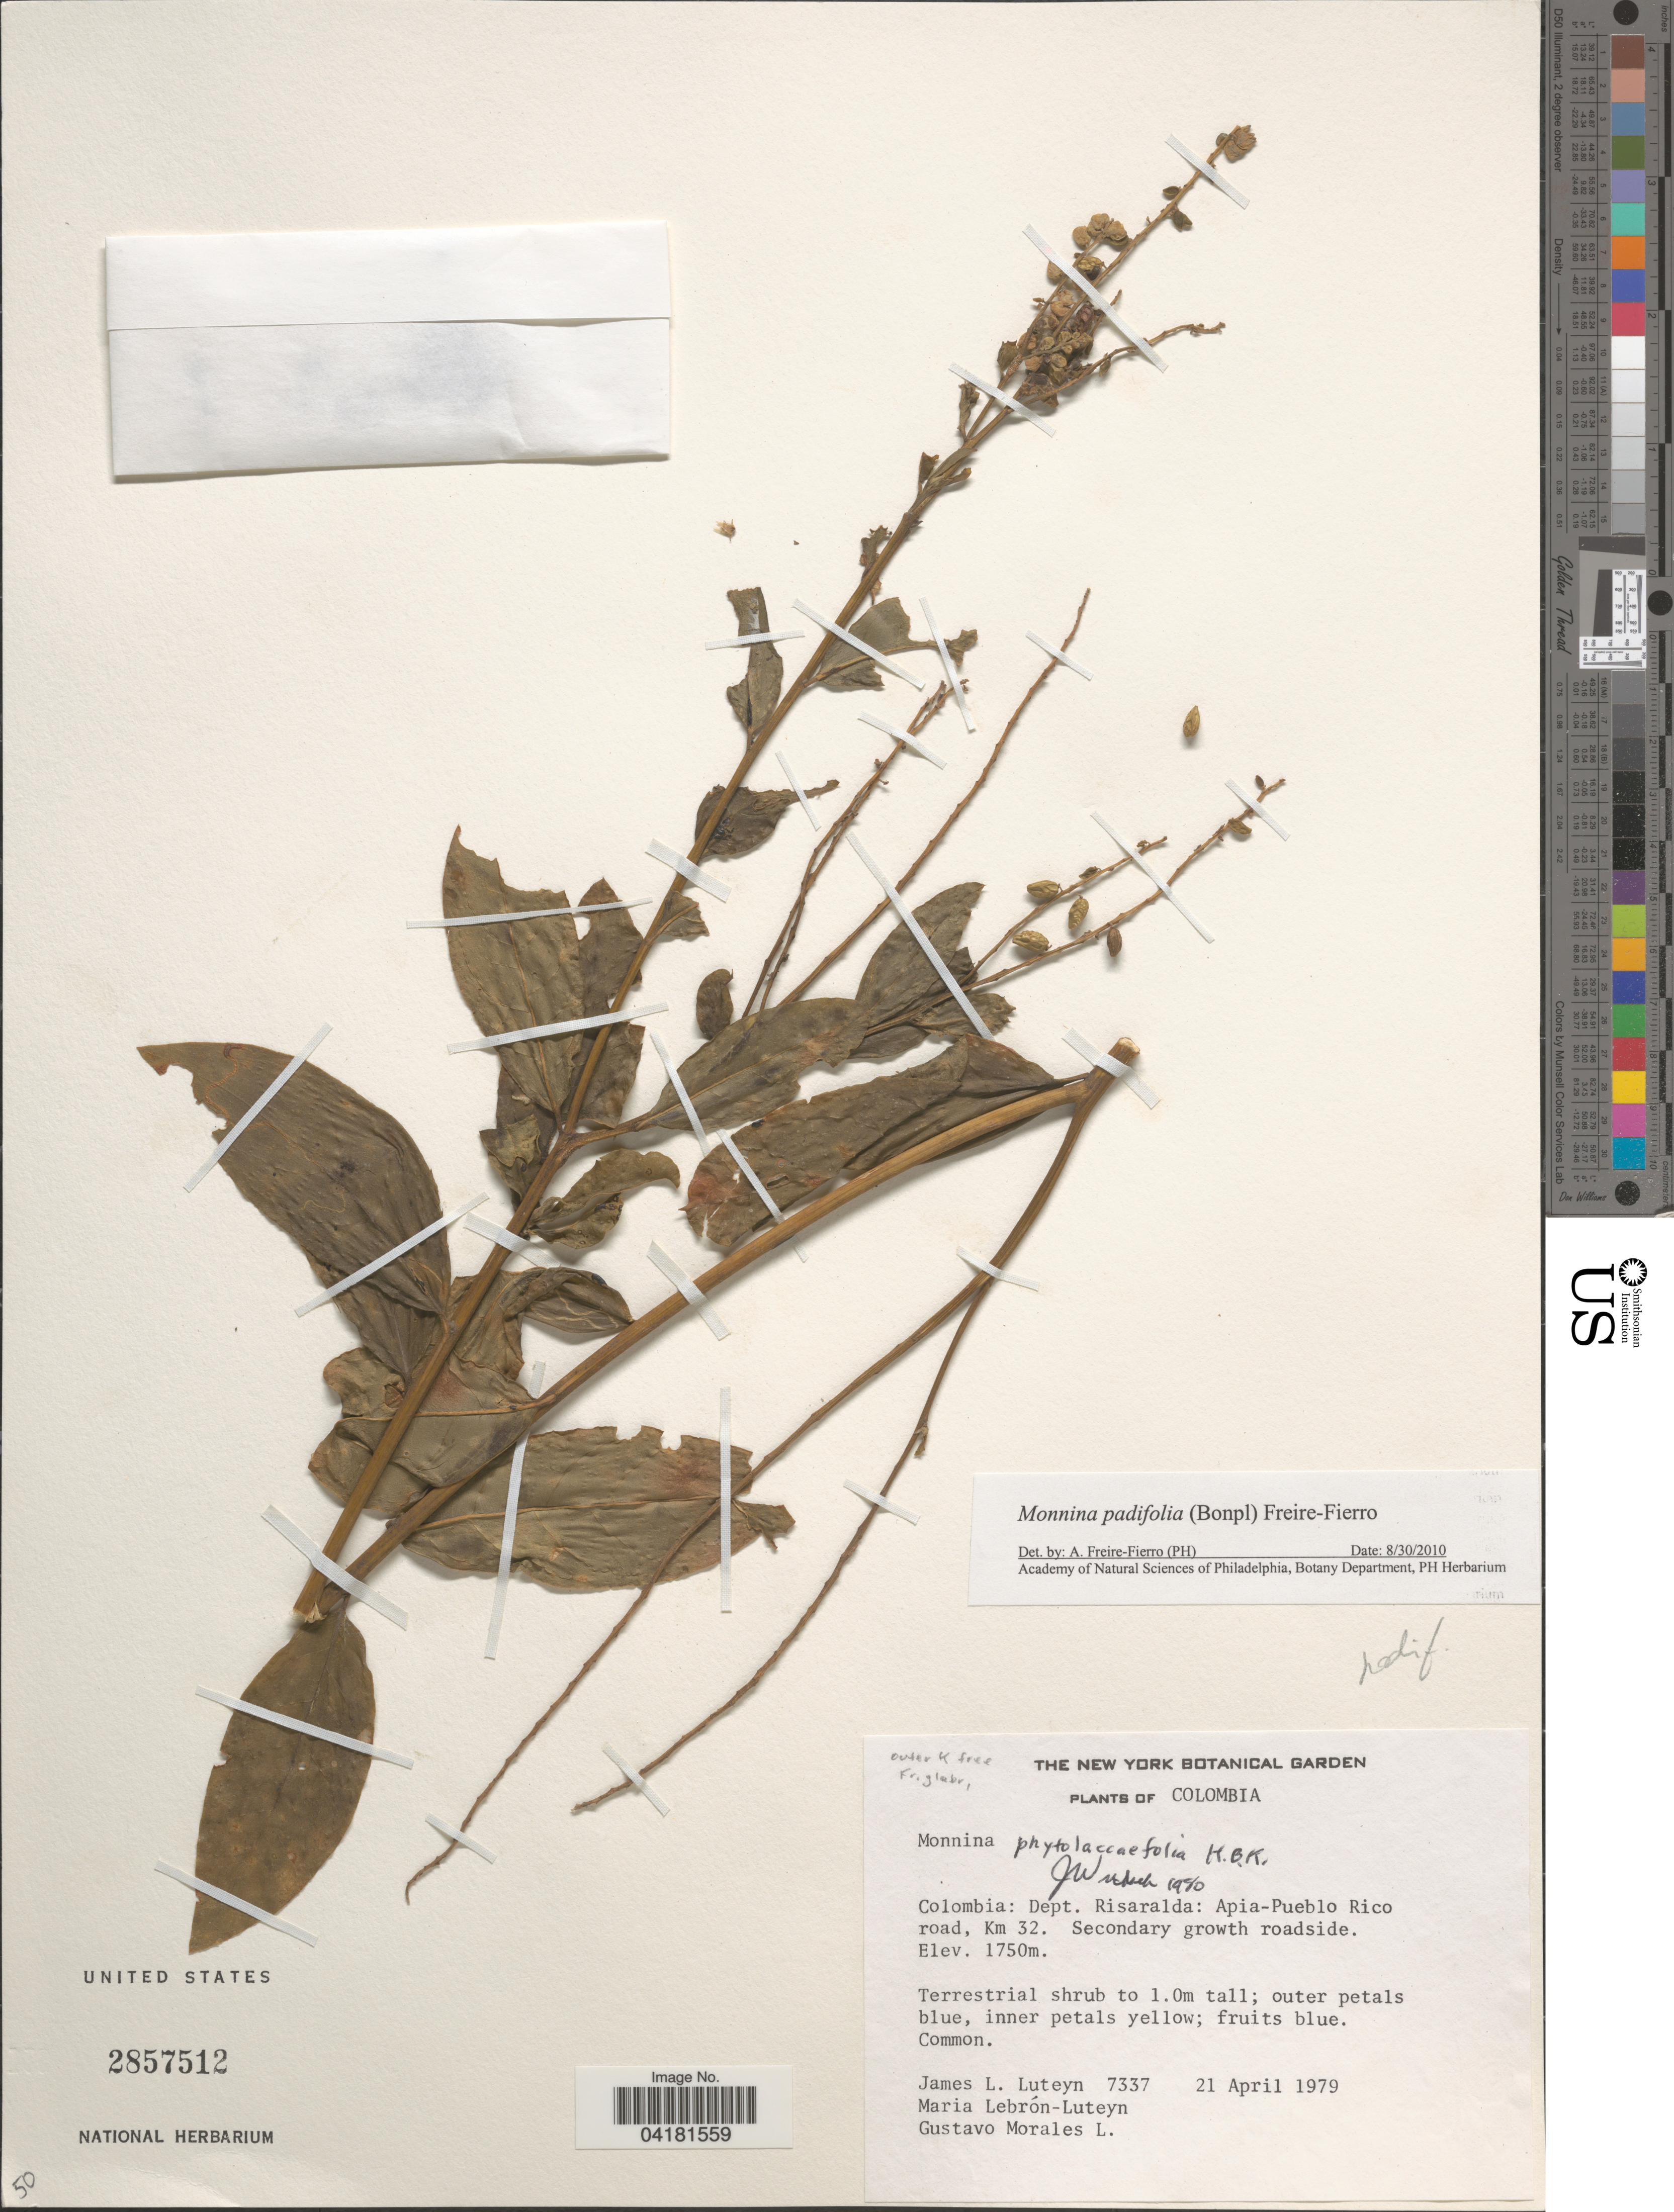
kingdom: Plantae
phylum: Tracheophyta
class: Magnoliopsida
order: Fabales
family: Polygalaceae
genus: Monnina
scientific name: Monnina padifolia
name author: (Bonpl.) Freire-Fierro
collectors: J. Luteyn, M. L. Lebrón-Luteyn & G. Morales L.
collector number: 7337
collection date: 1979-04-21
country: Colombia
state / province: Risaralda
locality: Dept. Risaralda: Apia-Pueblo Rico road, Km 32.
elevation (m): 1750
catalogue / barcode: US 2857512